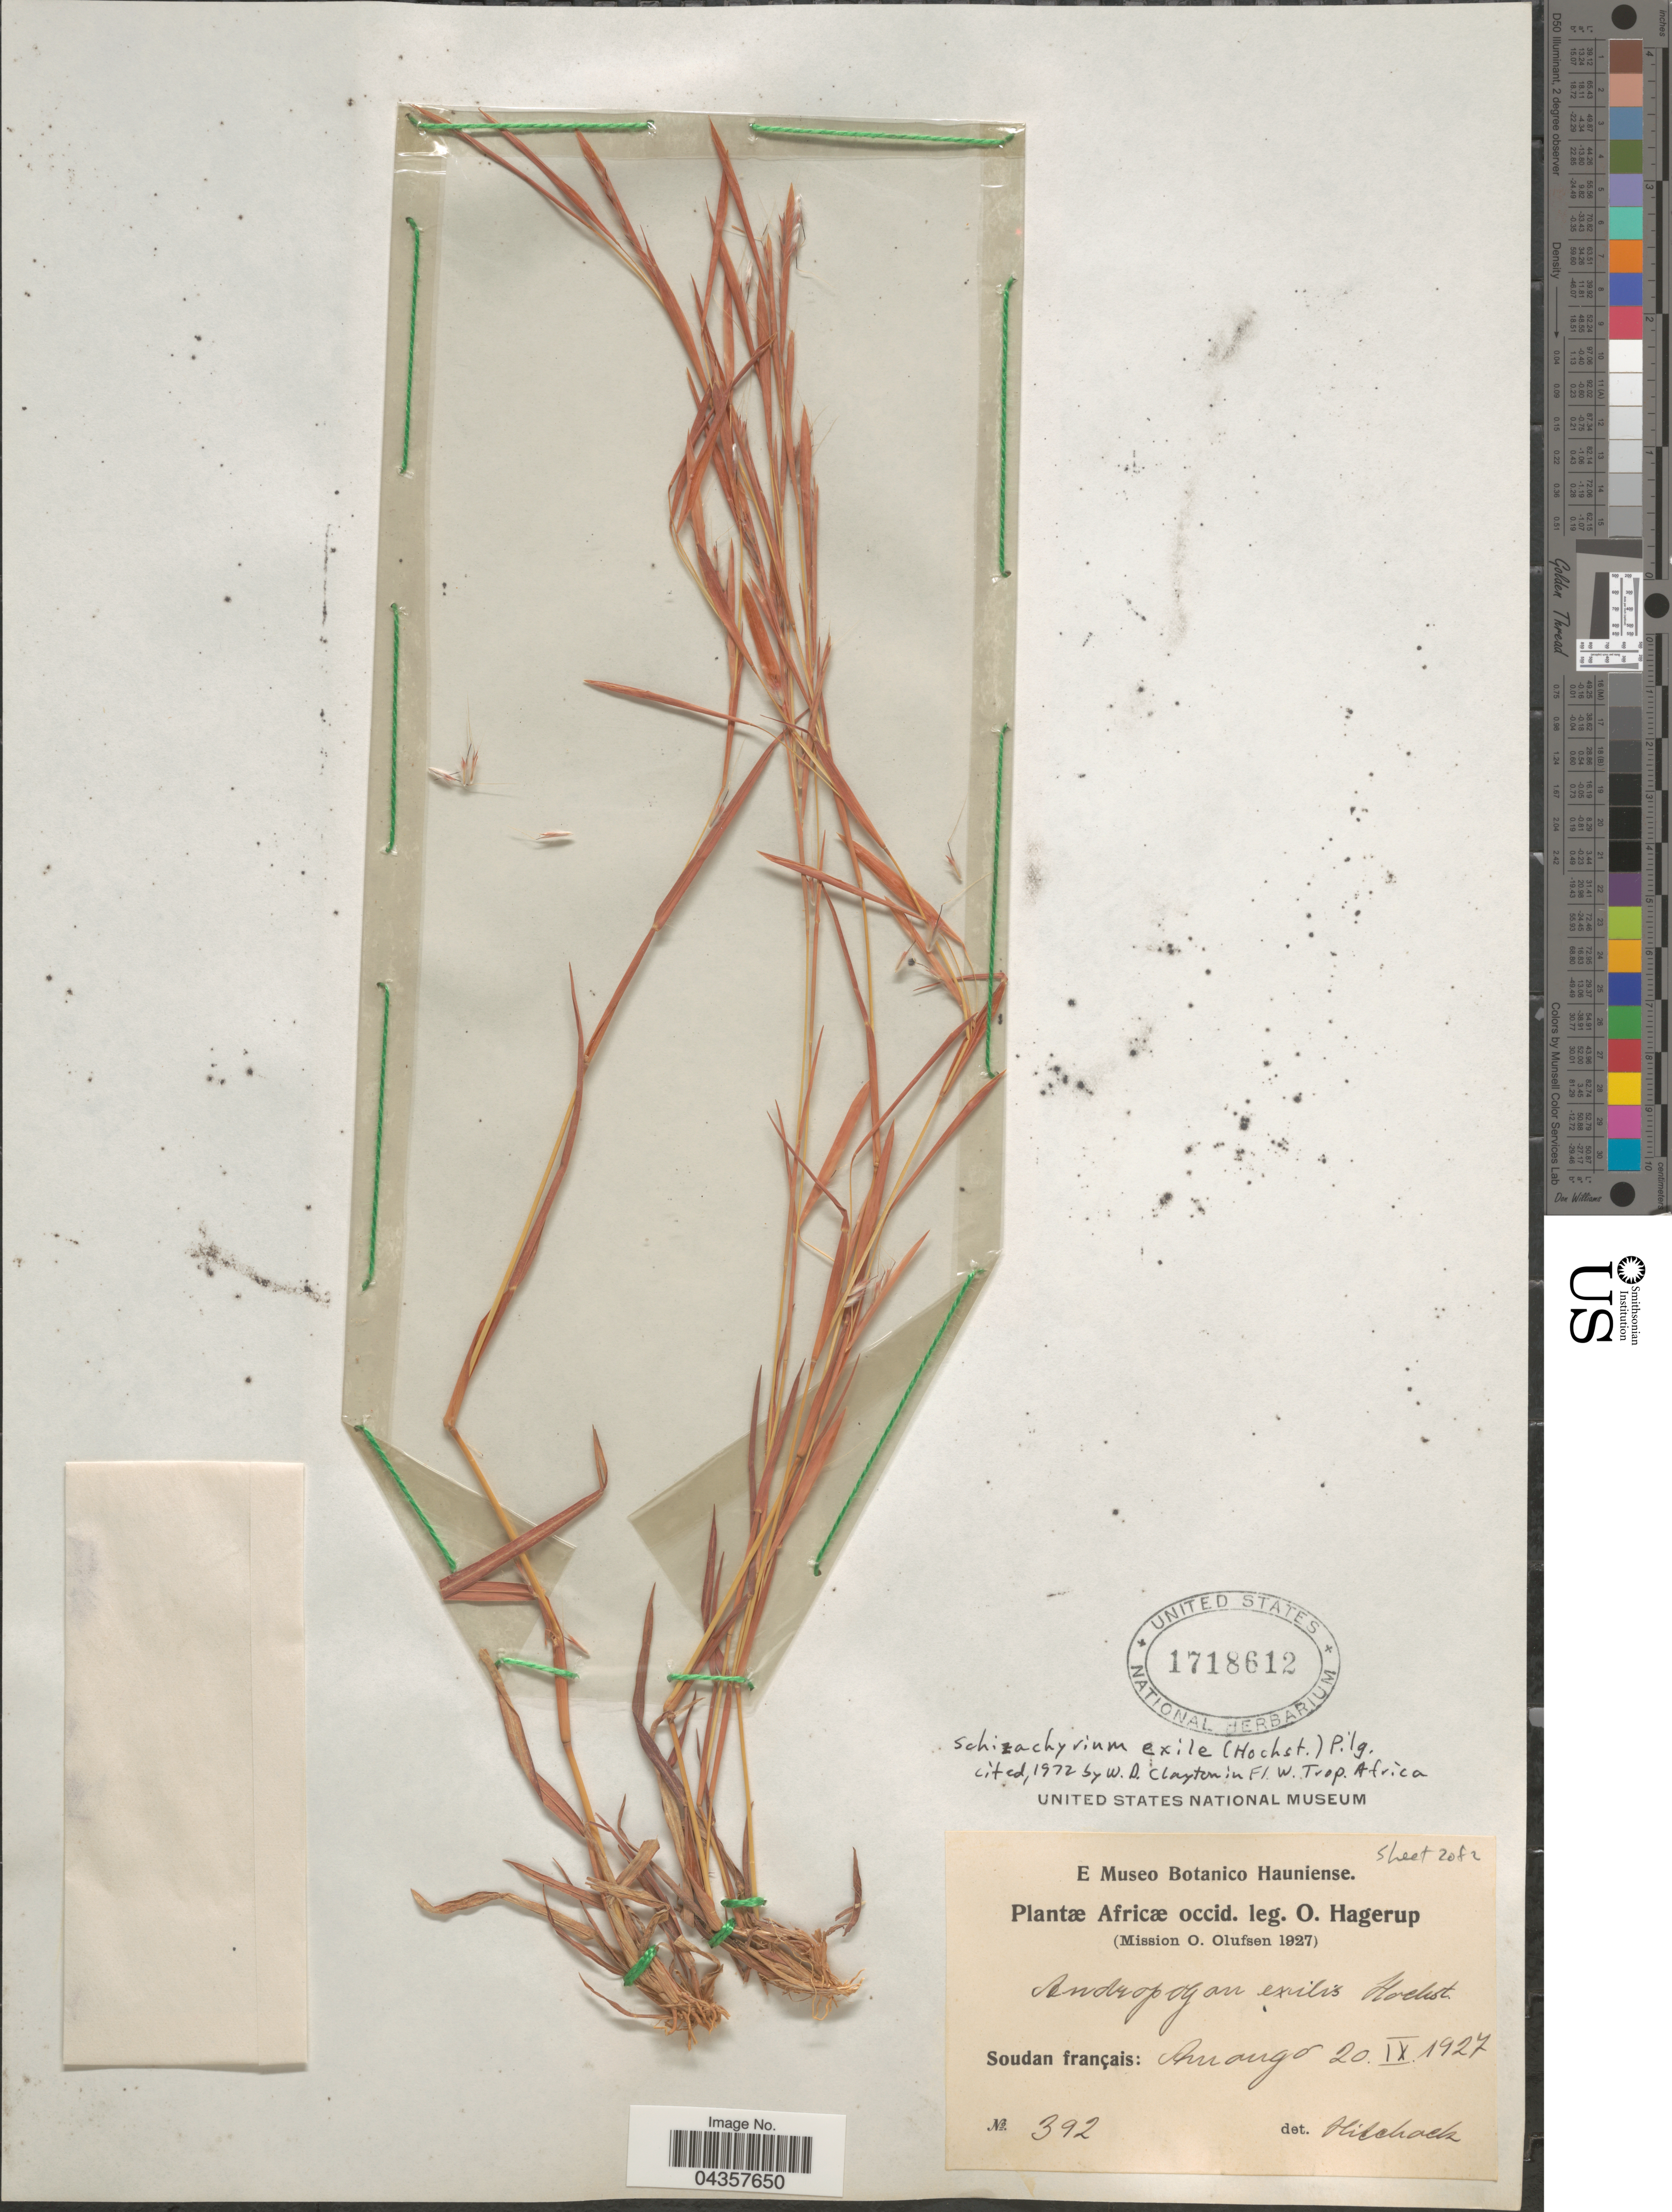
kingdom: Plantae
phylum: Tracheophyta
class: Liliopsida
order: Poales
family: Poaceae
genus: Schizachyrium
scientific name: Schizachyrium exile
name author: (Hochst.) Pilg.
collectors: O. Hagerup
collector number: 392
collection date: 1927-09-20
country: Mali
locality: (Mission O. Olufsen 1927). Soudan française: Amango.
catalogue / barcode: US 1718612